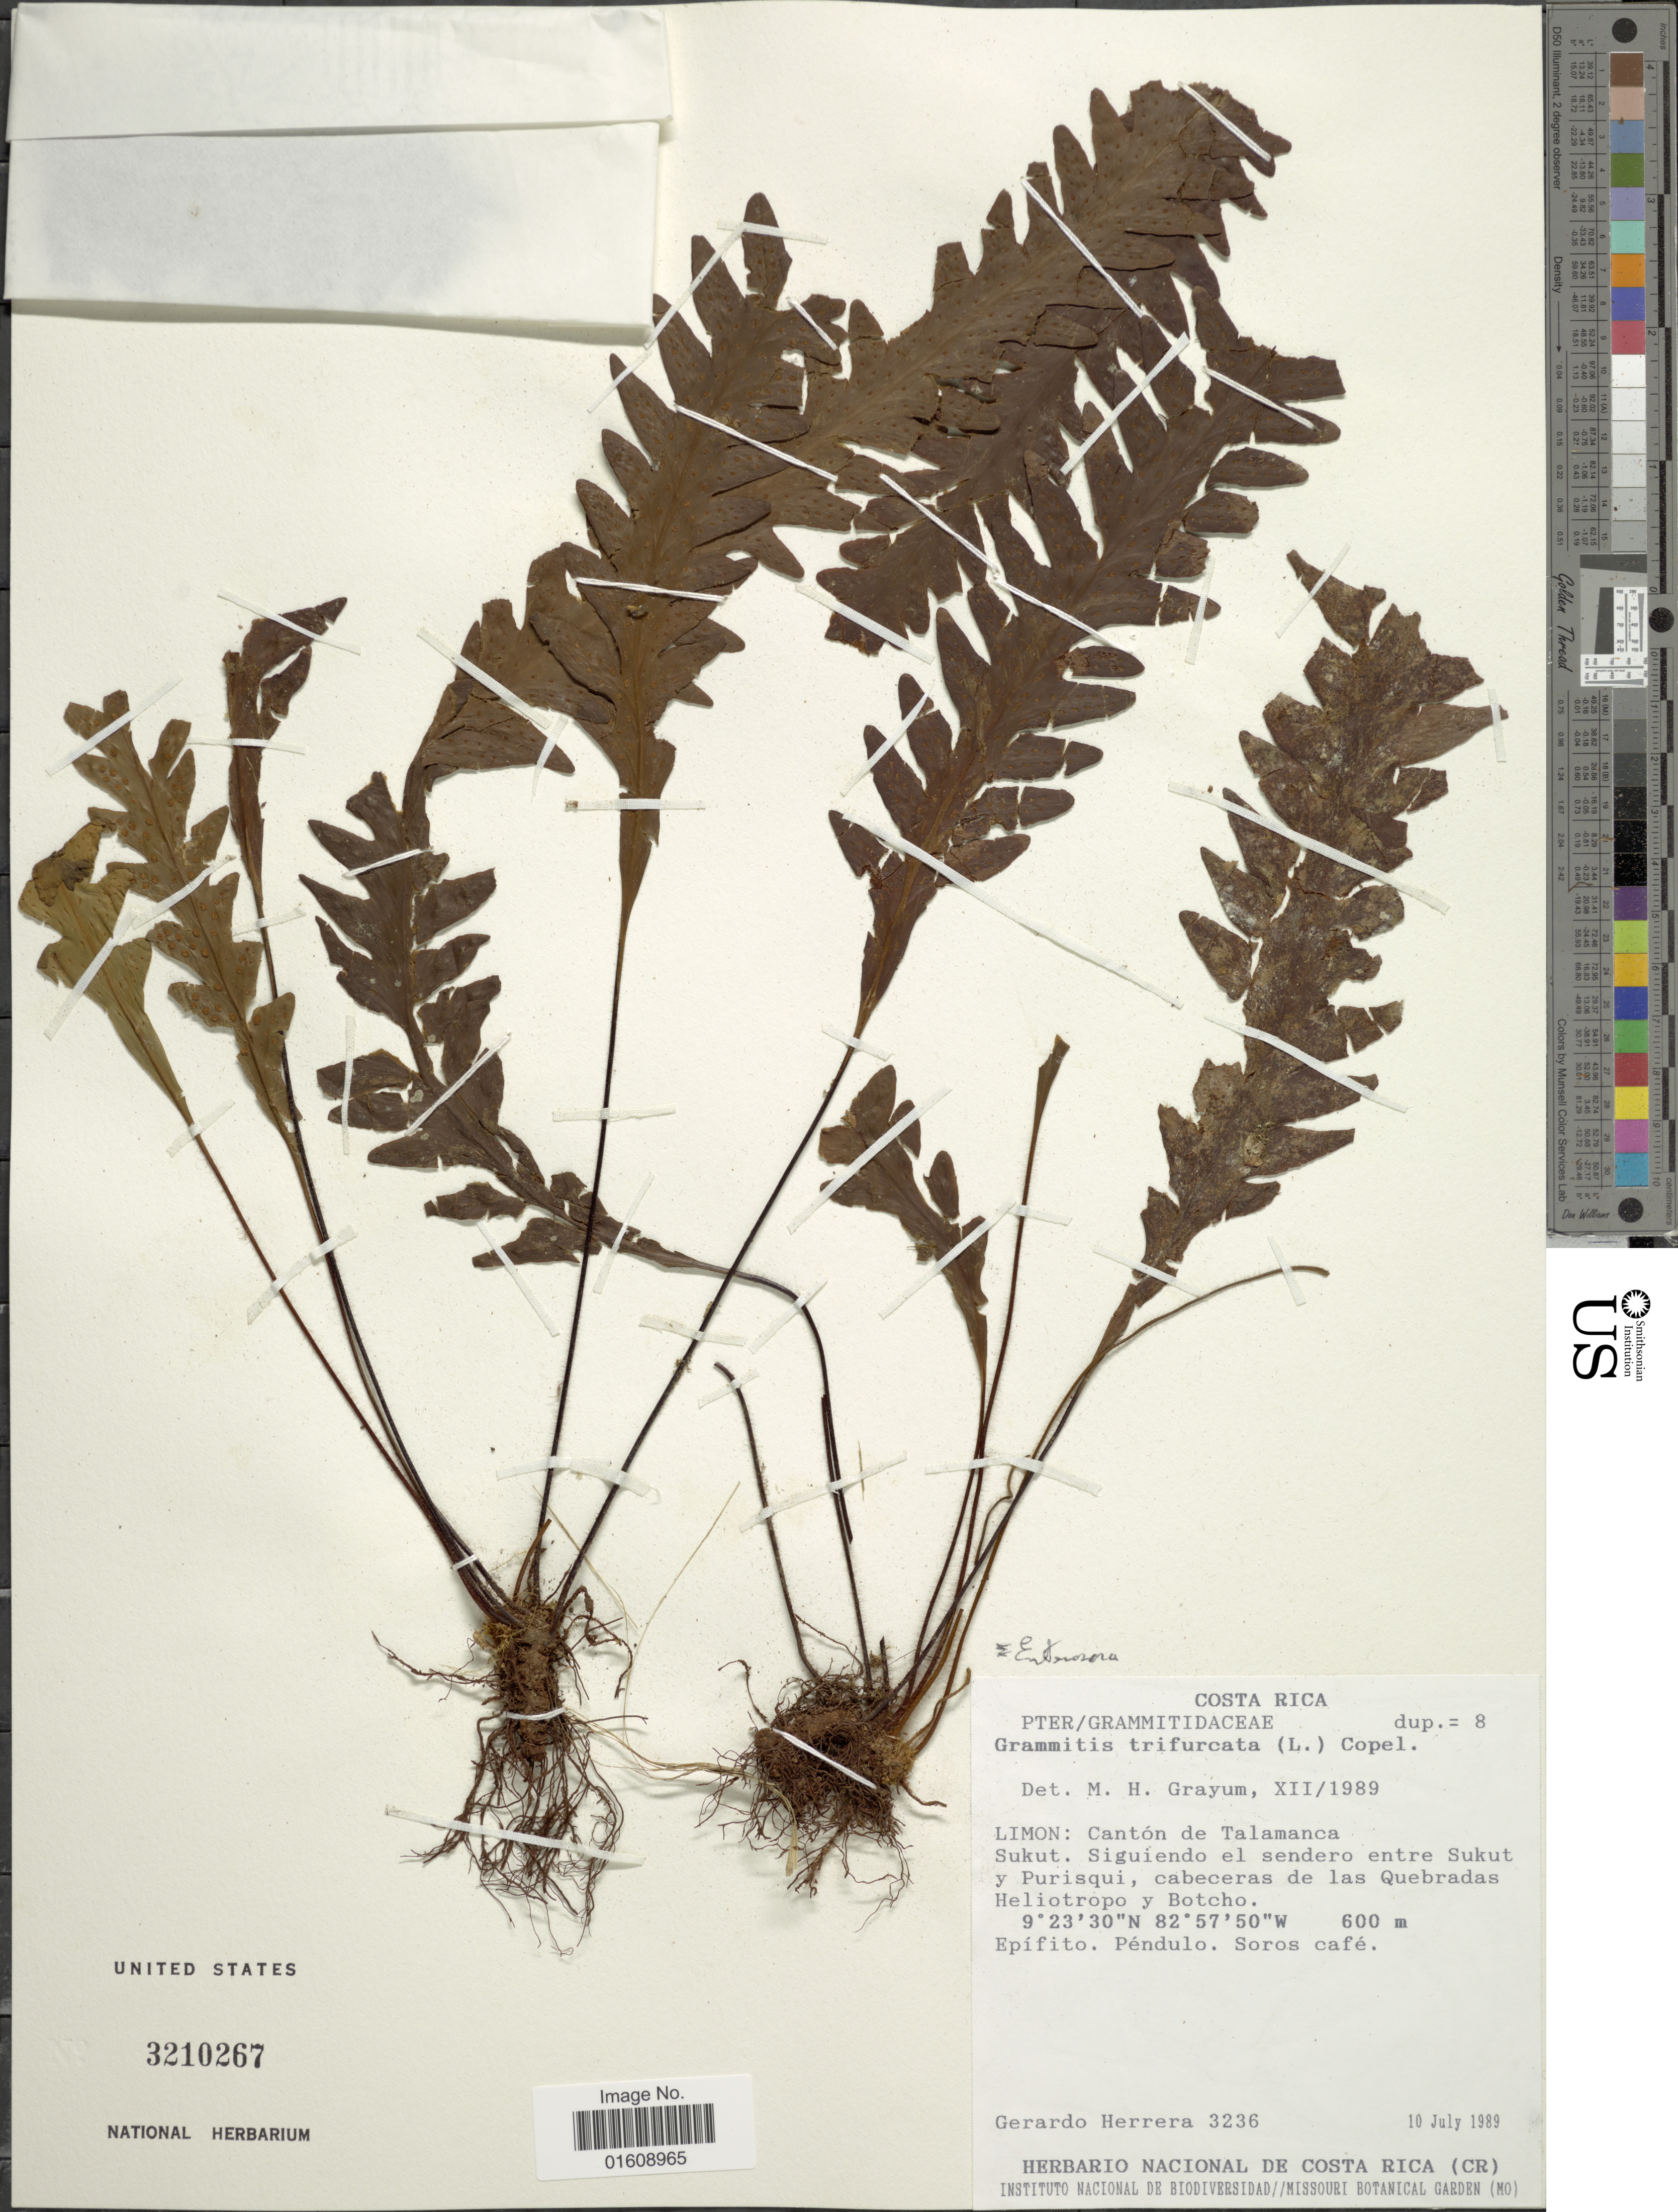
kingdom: Plantae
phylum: Tracheophyta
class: Polypodiopsida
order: Polypodiales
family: Polypodiaceae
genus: Enterosora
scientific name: Enterosora trifurcata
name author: (L.) L.E. Bishop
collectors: G. Herrera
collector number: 3236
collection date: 1989-07-10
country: Costa Rica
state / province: Limón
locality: Costa Ricam Limon: Cantón de Talamanca Sukut. Siguiendo el sendero entre Sukut y Purisqui, cabeceras de las Quebradas Heliotropo y Botcho.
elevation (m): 600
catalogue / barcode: US 3210267